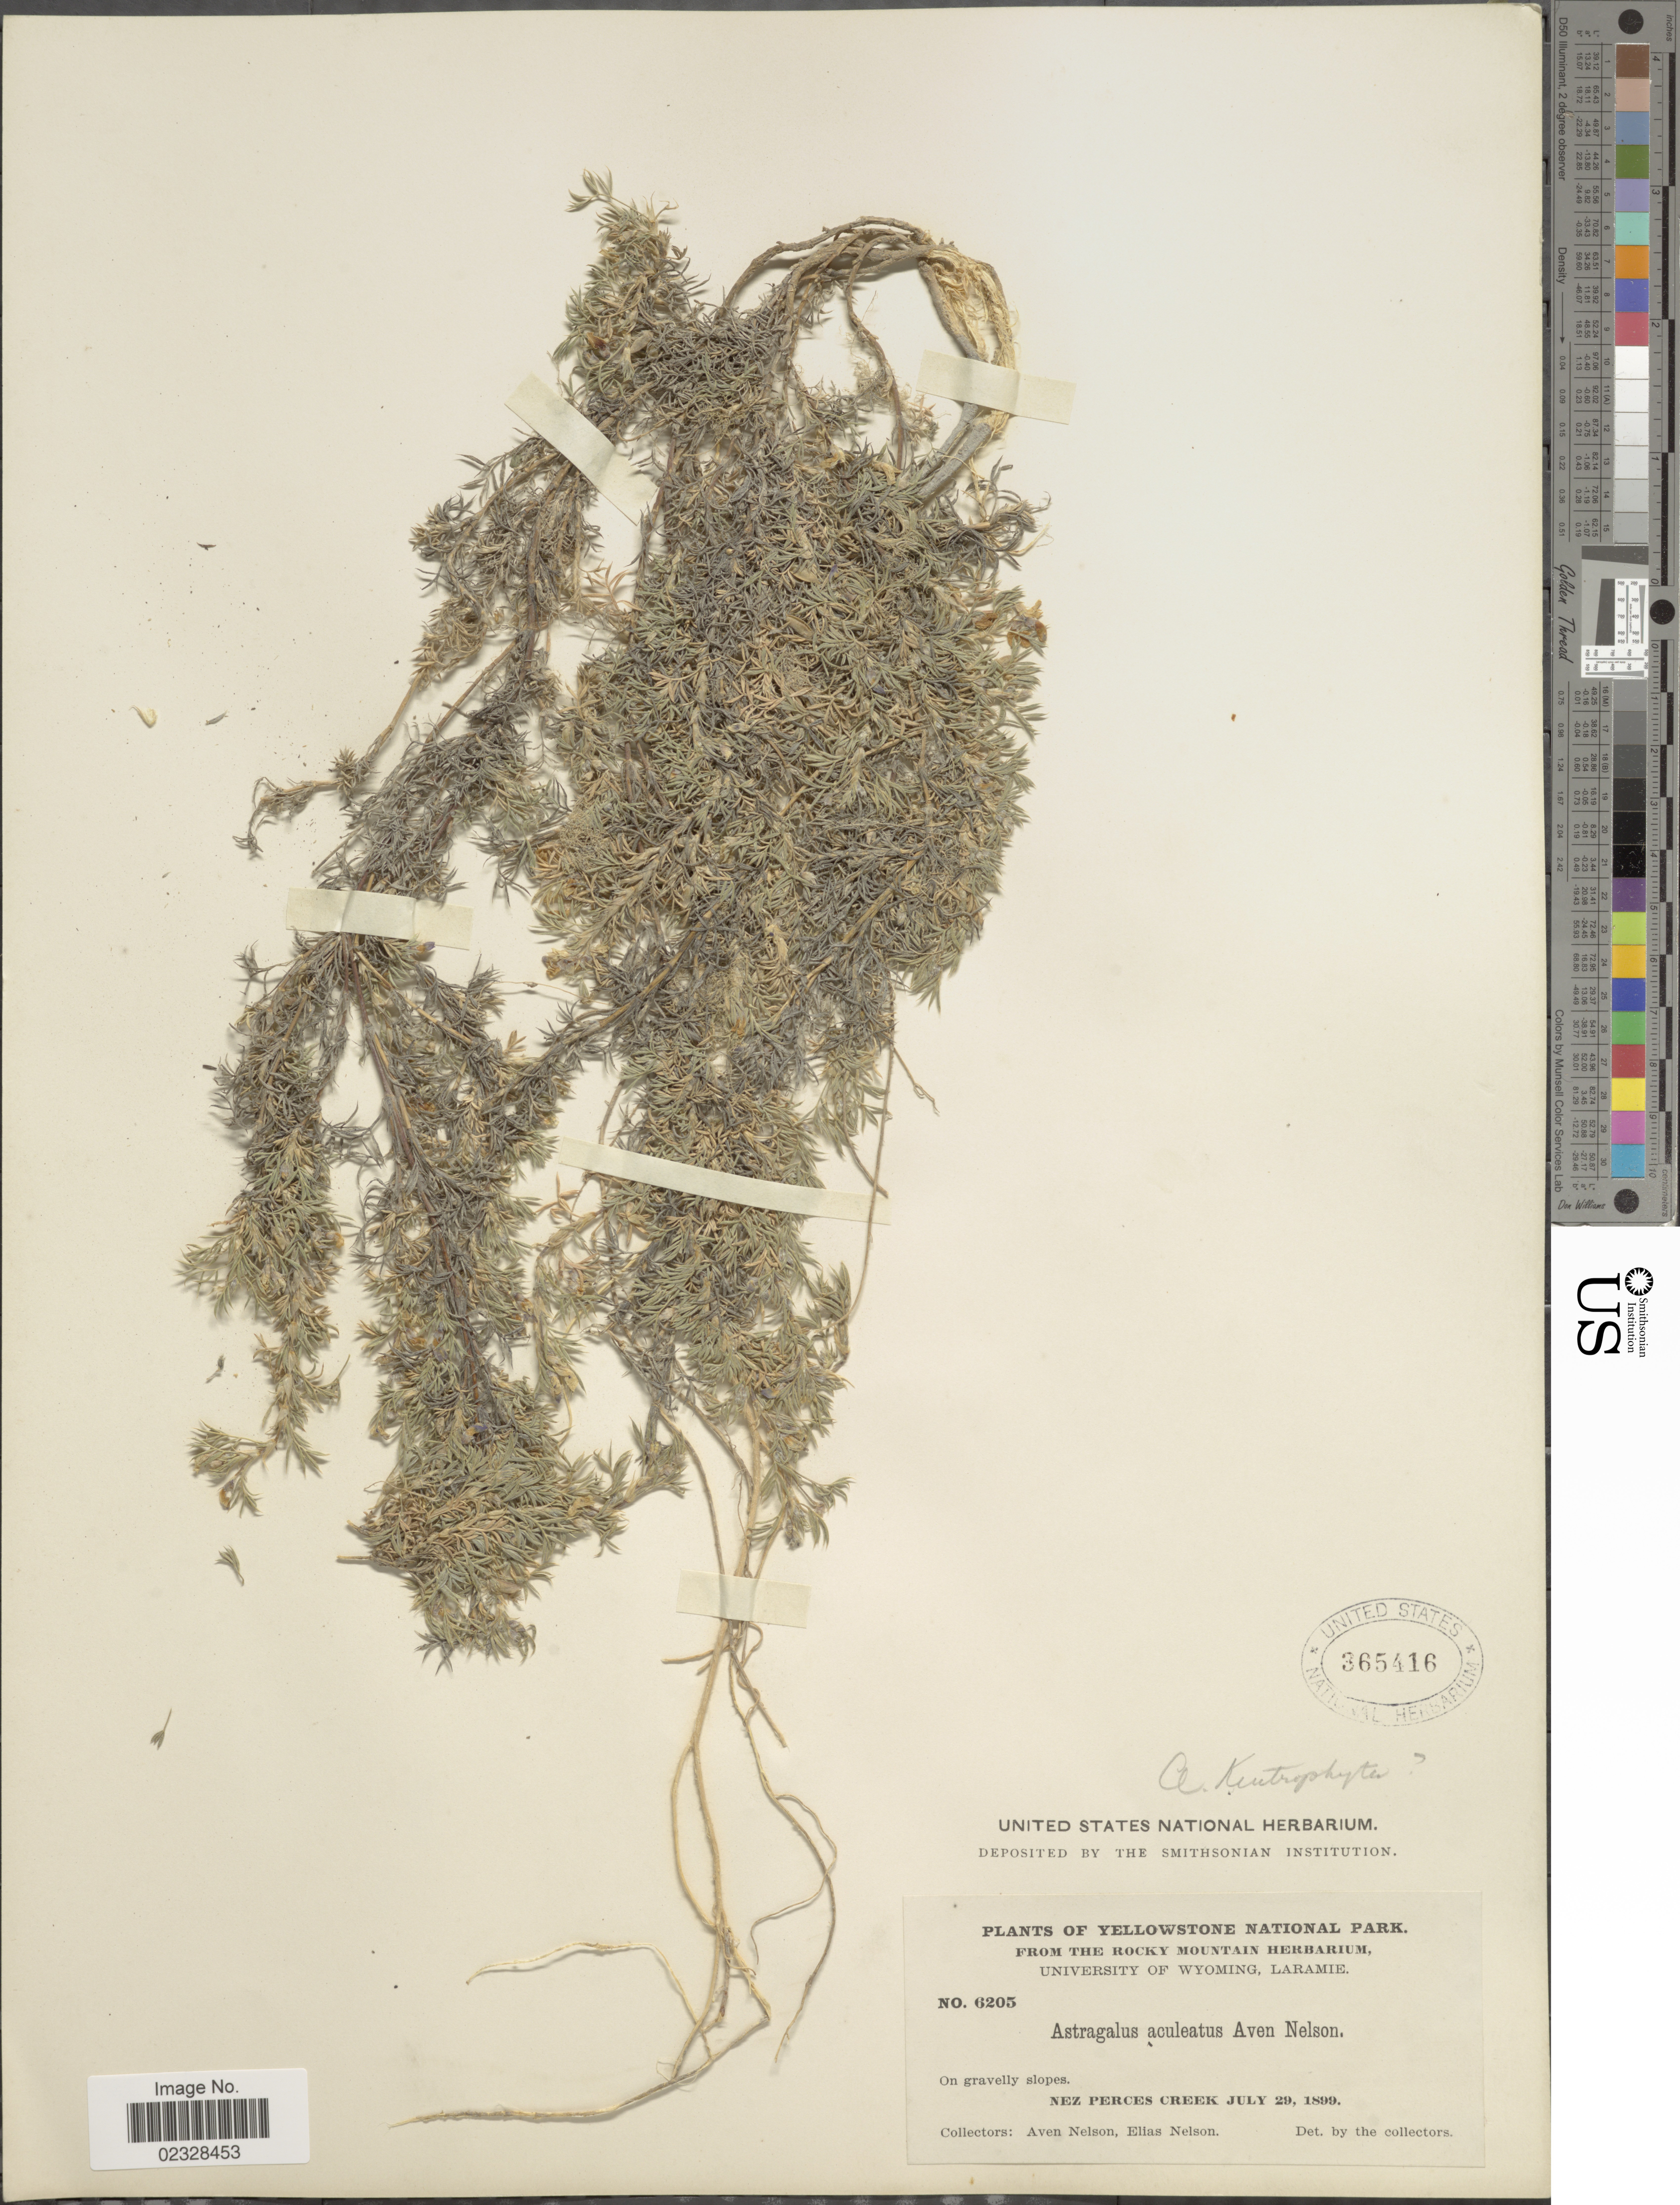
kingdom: Plantae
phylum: Tracheophyta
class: Magnoliopsida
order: Fabales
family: Fabaceae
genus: Astragalus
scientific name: Astragalus aculeatus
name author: A. Nelson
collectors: A. Nelson & E. Nelson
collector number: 6205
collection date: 1899-07-29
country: United States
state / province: Wyoming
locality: Yellowstone National Park. On gravelly slopes. Nez Perces Creek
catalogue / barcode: US 365416